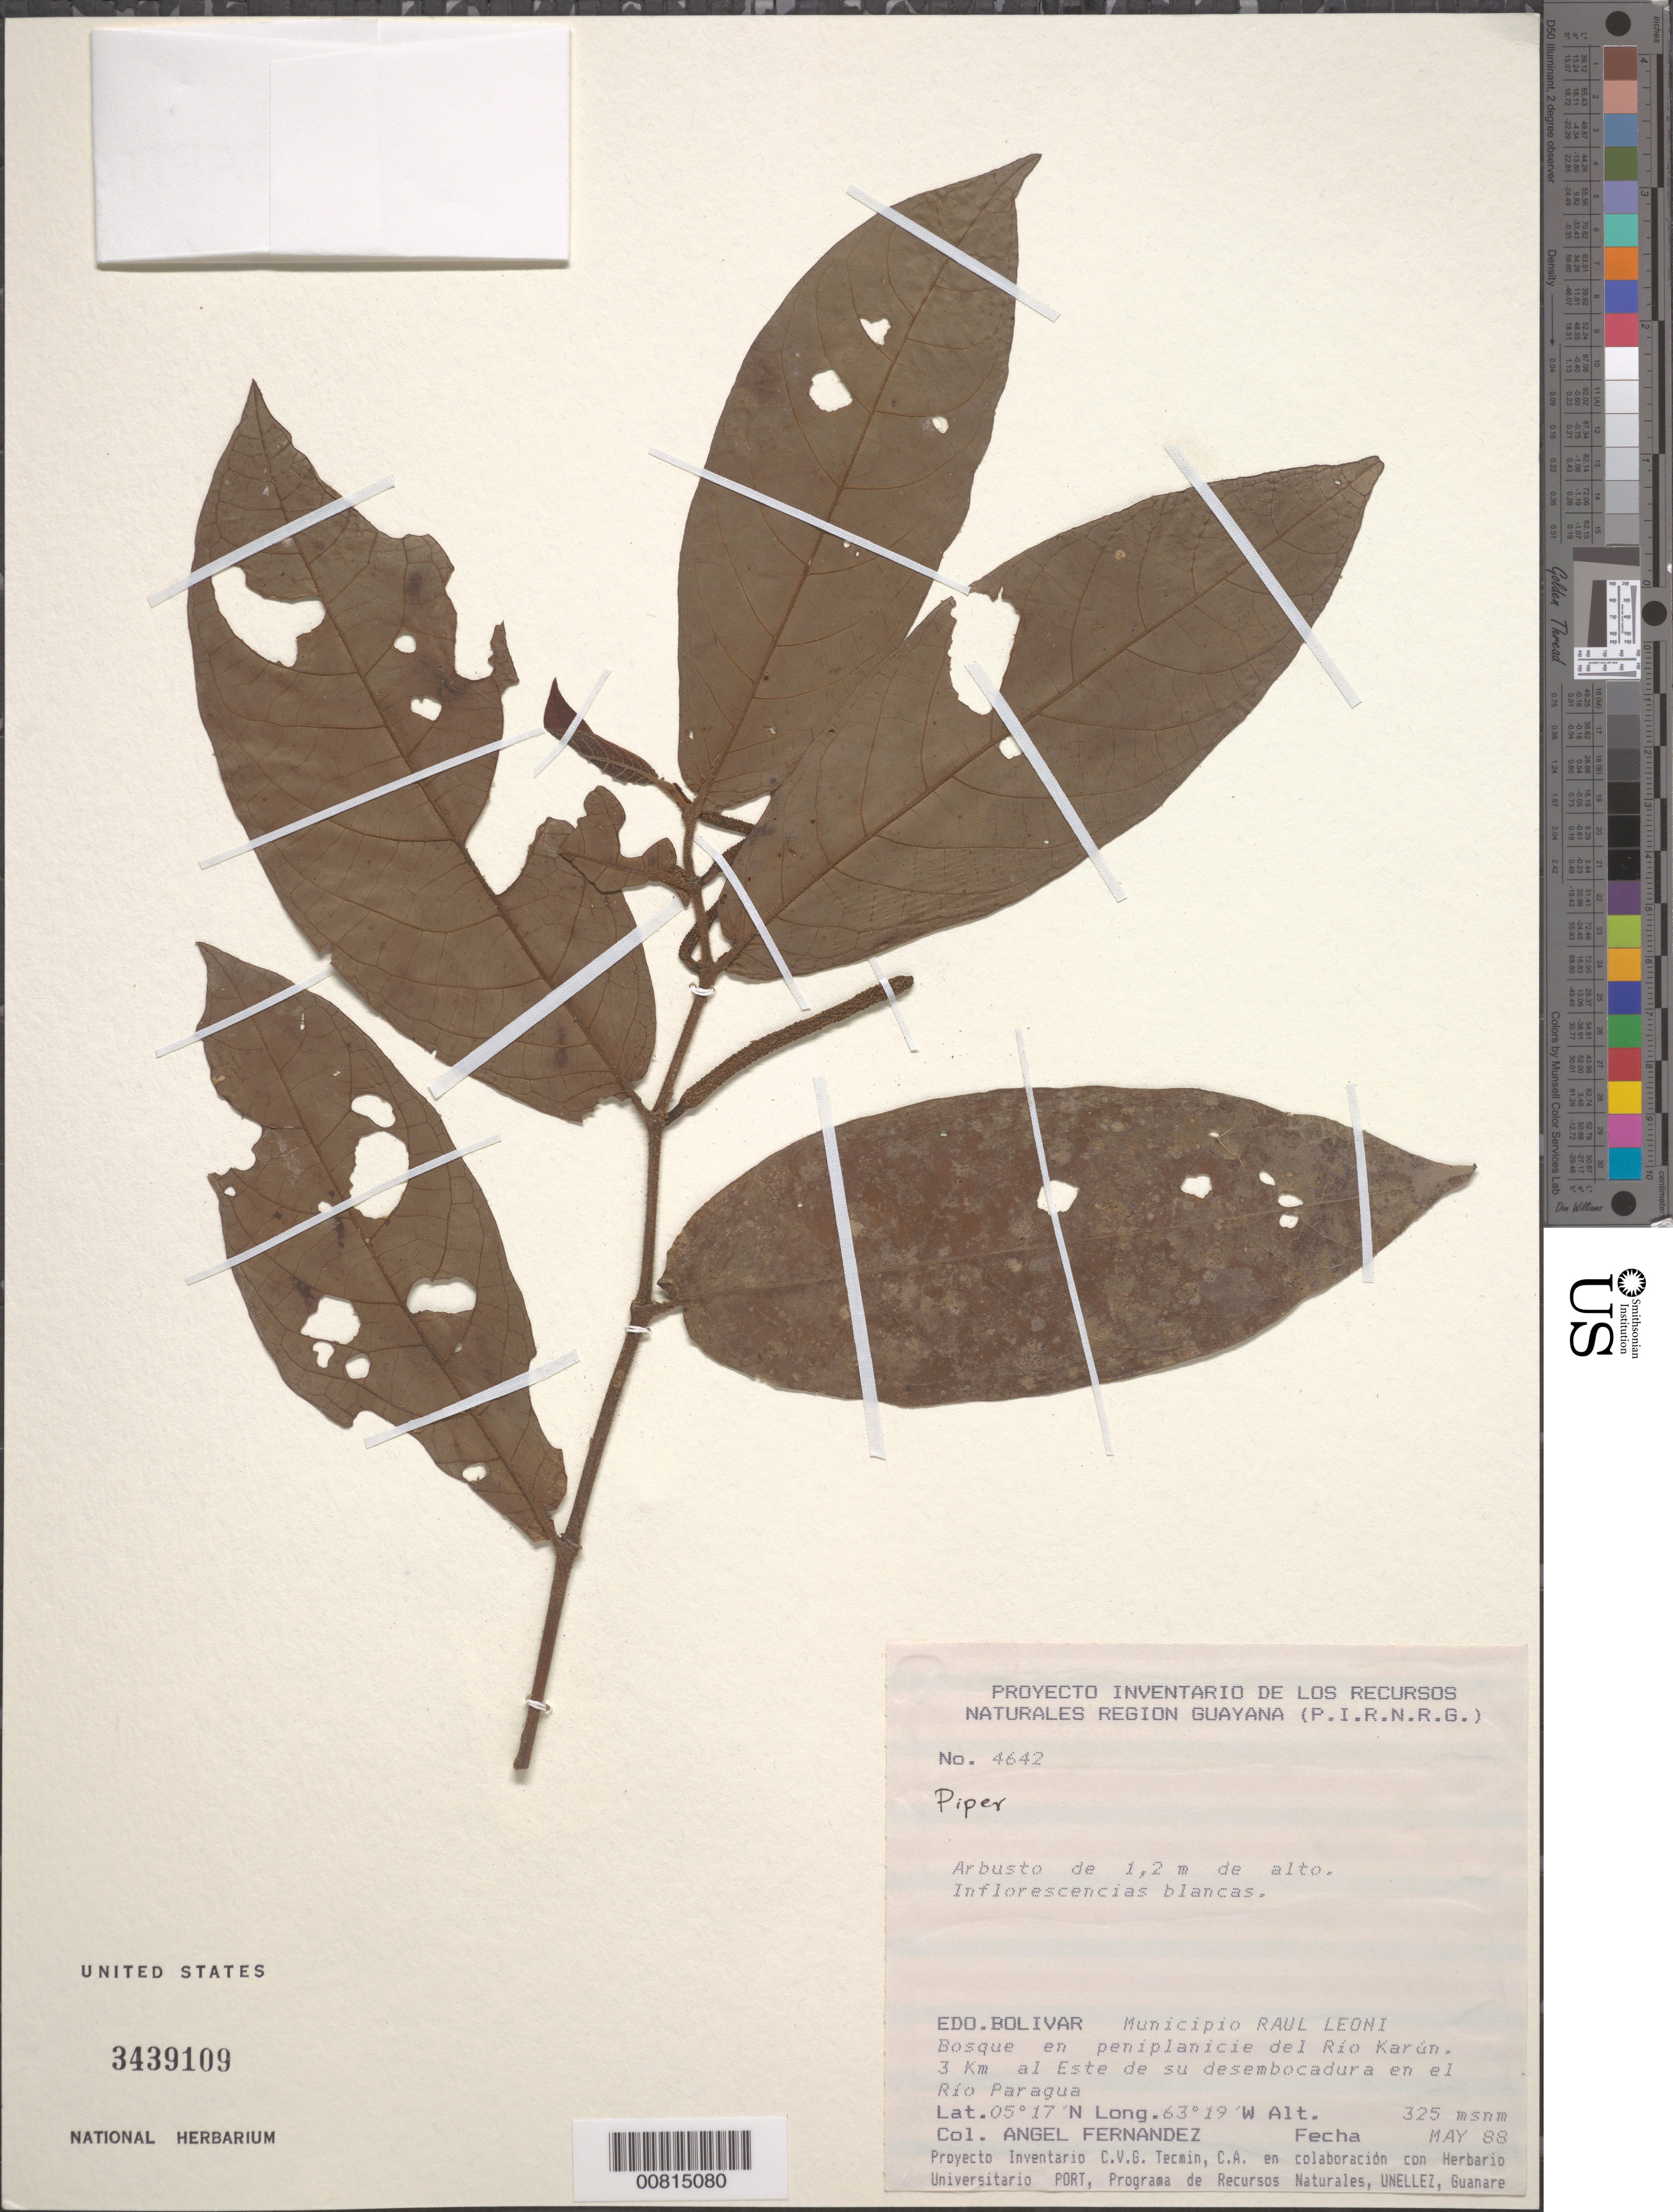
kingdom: Plantae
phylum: Tracheophyta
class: Magnoliopsida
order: Piperales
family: Piperaceae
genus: Piper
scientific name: Piper sp.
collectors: A. Fernández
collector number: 4642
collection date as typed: May-88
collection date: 1988-05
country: Venezuela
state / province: Bolívar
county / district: Angostura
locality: Mun. Raúl Leoni [=Angostura], Río Karún, 3 km E de su desembocadura en el Río Paragua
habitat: Bosque en peniplanicie del rio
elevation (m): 325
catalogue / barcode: US 3439109